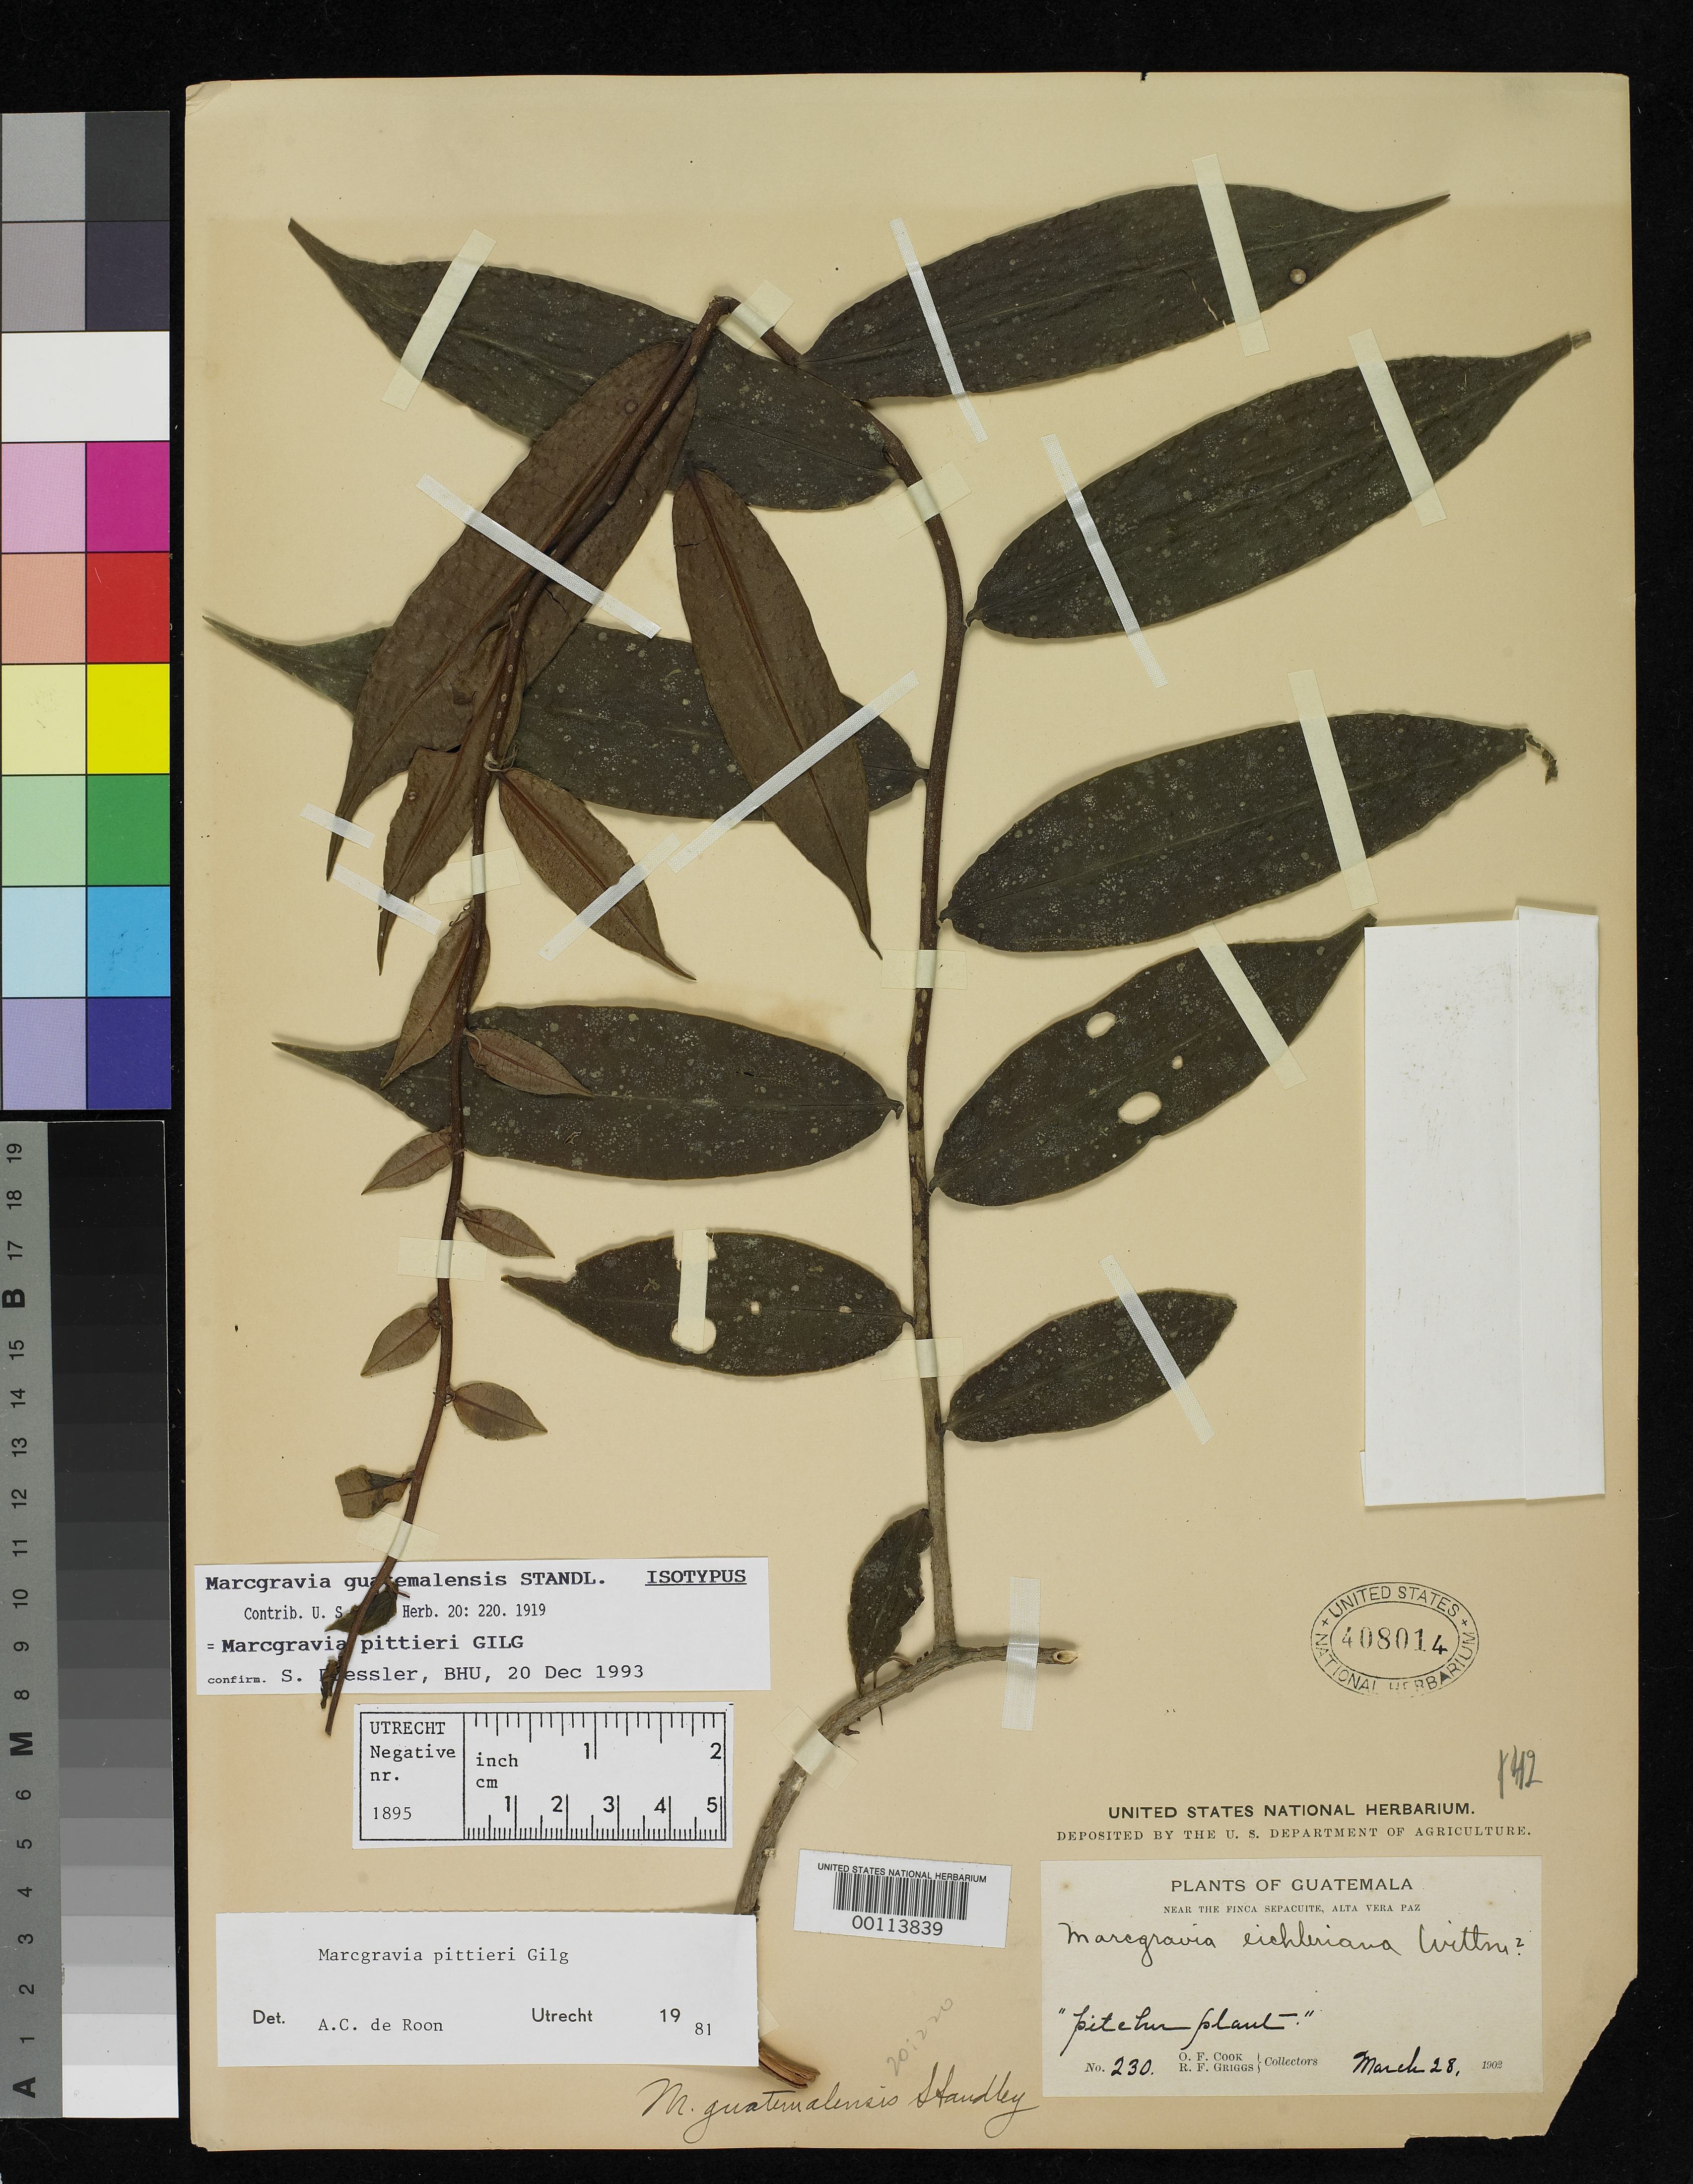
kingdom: Plantae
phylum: Tracheophyta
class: Magnoliopsida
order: Ericales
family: Marcgraviaceae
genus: Marcgravia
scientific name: Marcgravia guatemalensis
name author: Standl.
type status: Isotype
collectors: O. F. Cook & R. F. Griggs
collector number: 230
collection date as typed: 28 Mar 1902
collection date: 1902-03-28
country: Guatemala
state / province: Alta Verapaz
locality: Near Finca Sepacuite.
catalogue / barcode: US 408014